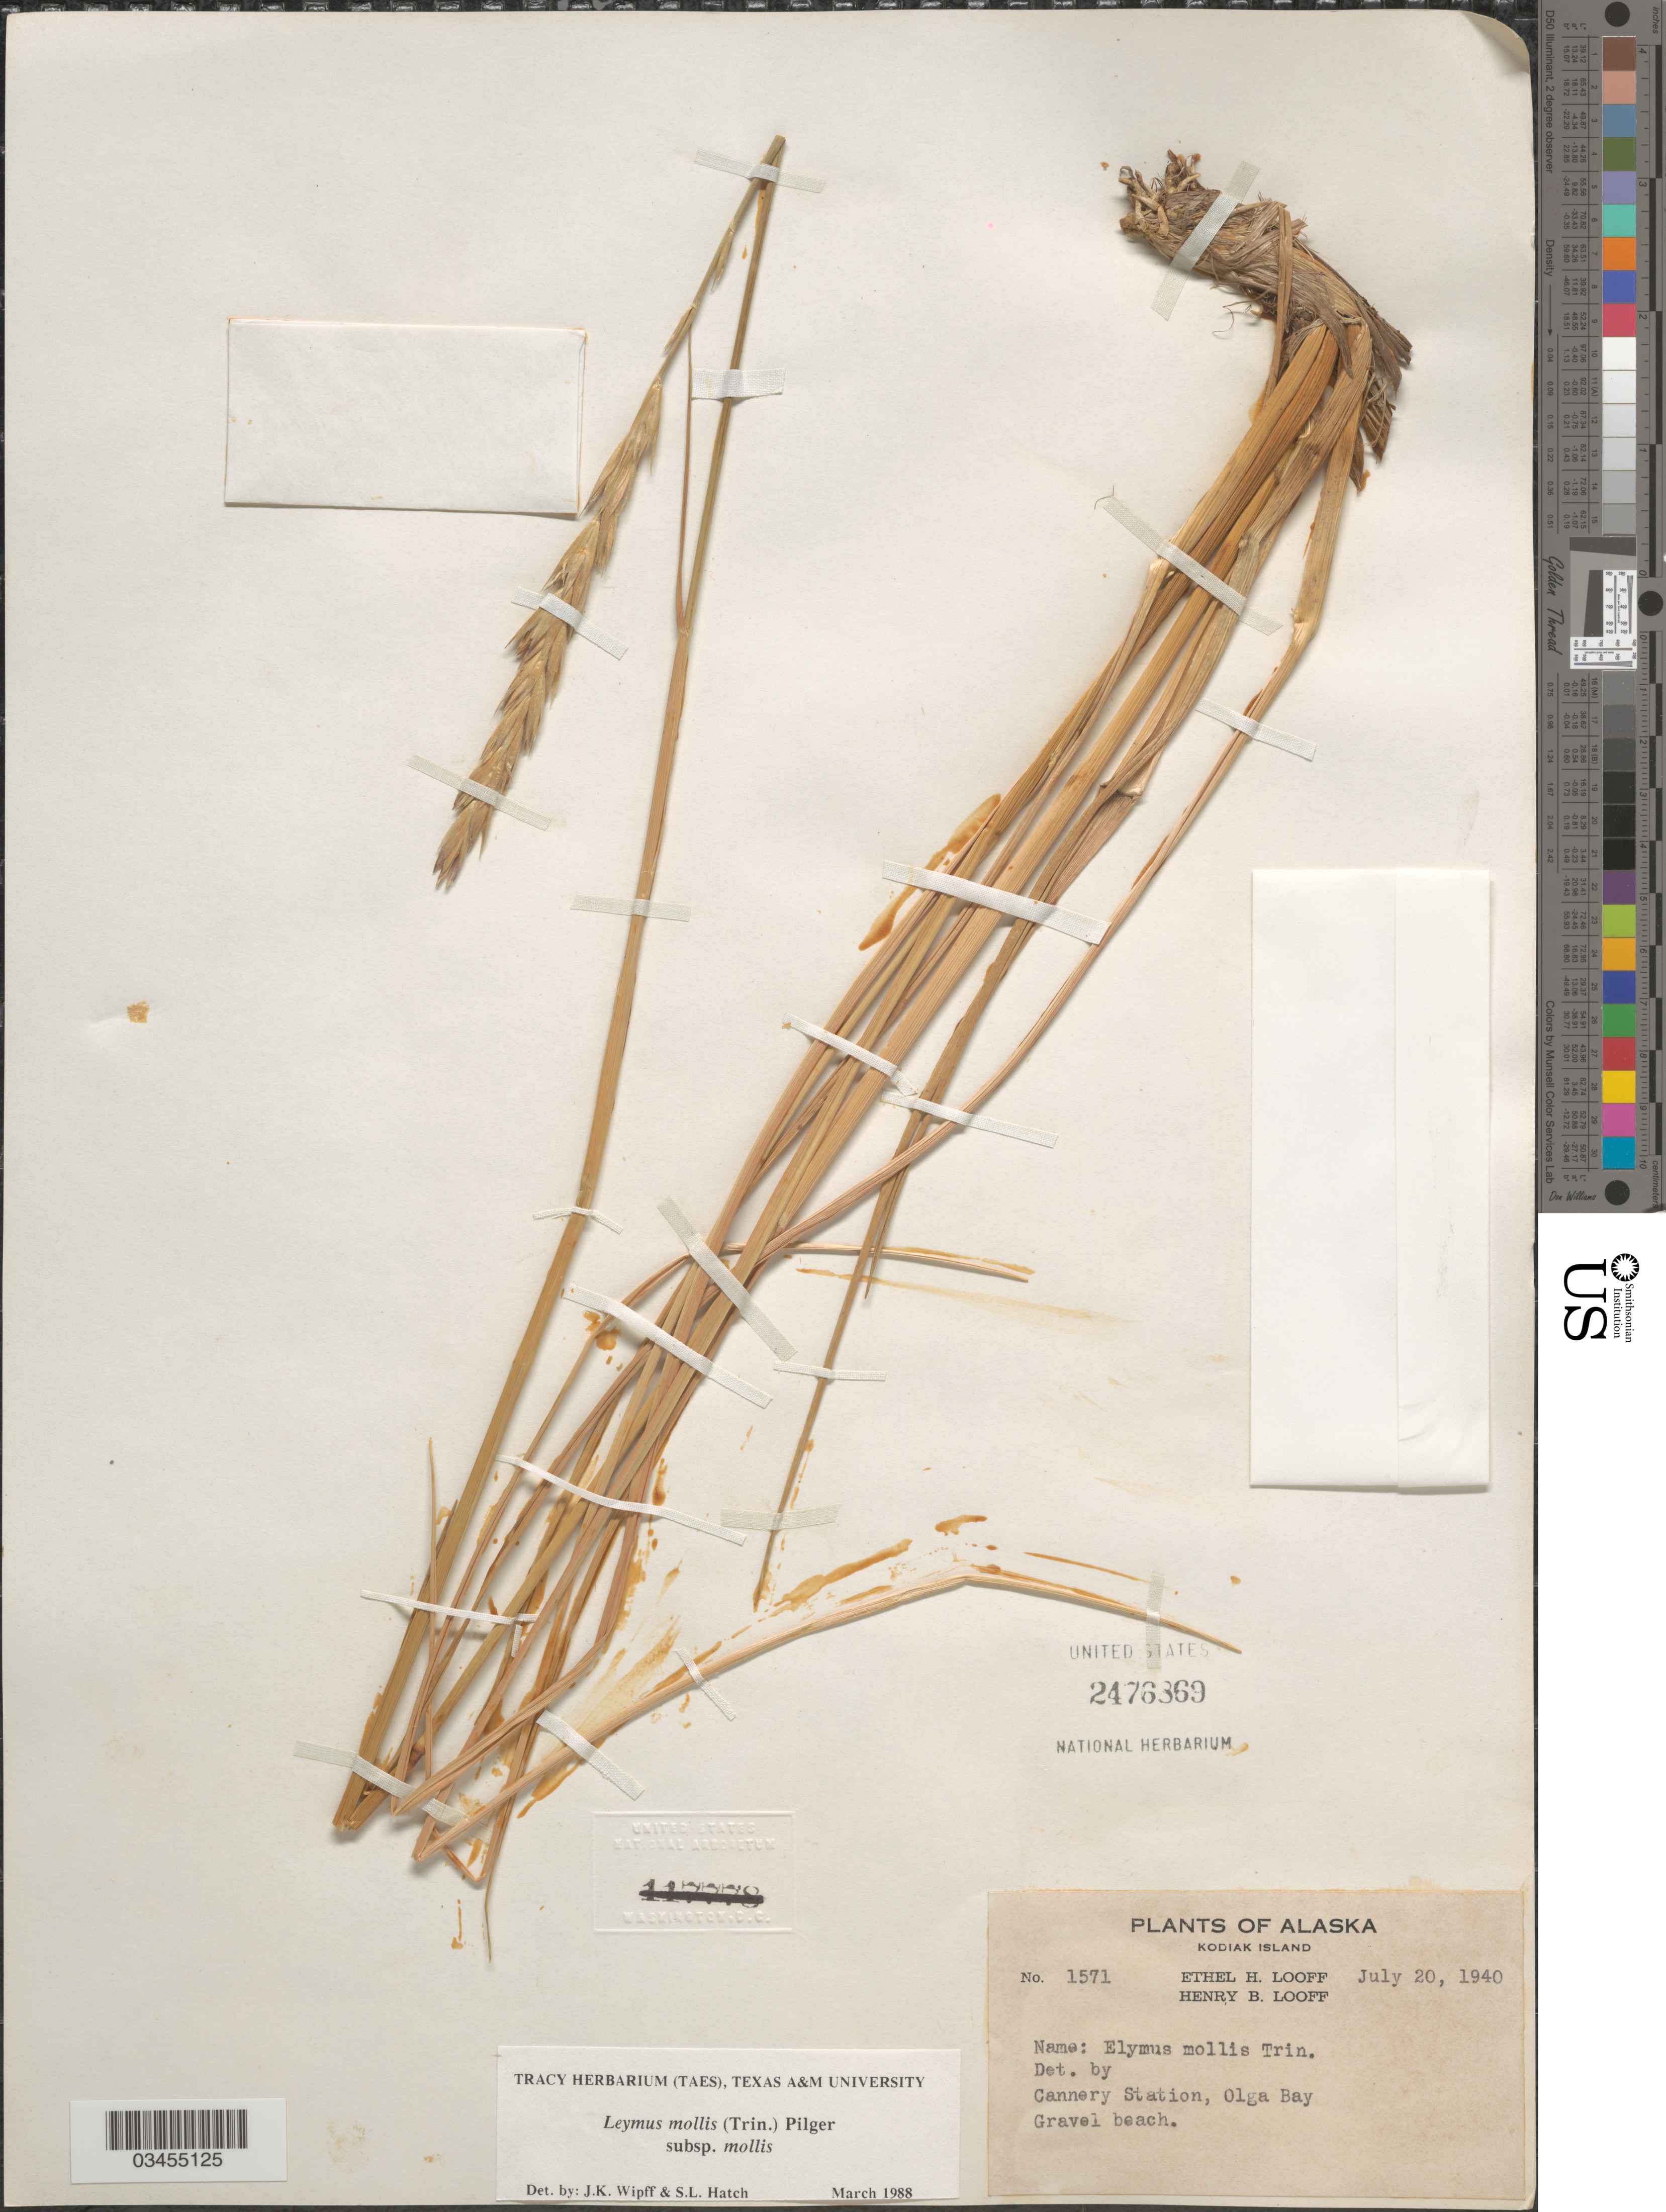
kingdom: Plantae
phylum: Tracheophyta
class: Liliopsida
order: Poales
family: Poaceae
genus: Leymus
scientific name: Leymus mollis subsp. mollis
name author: (Trin.) Pilg.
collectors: E. Looff & H. Looff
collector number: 1571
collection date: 1940-07-20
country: United States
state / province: Alaska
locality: Kodiak Island. Cannery Station, Olga Bay.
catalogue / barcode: US 2476869